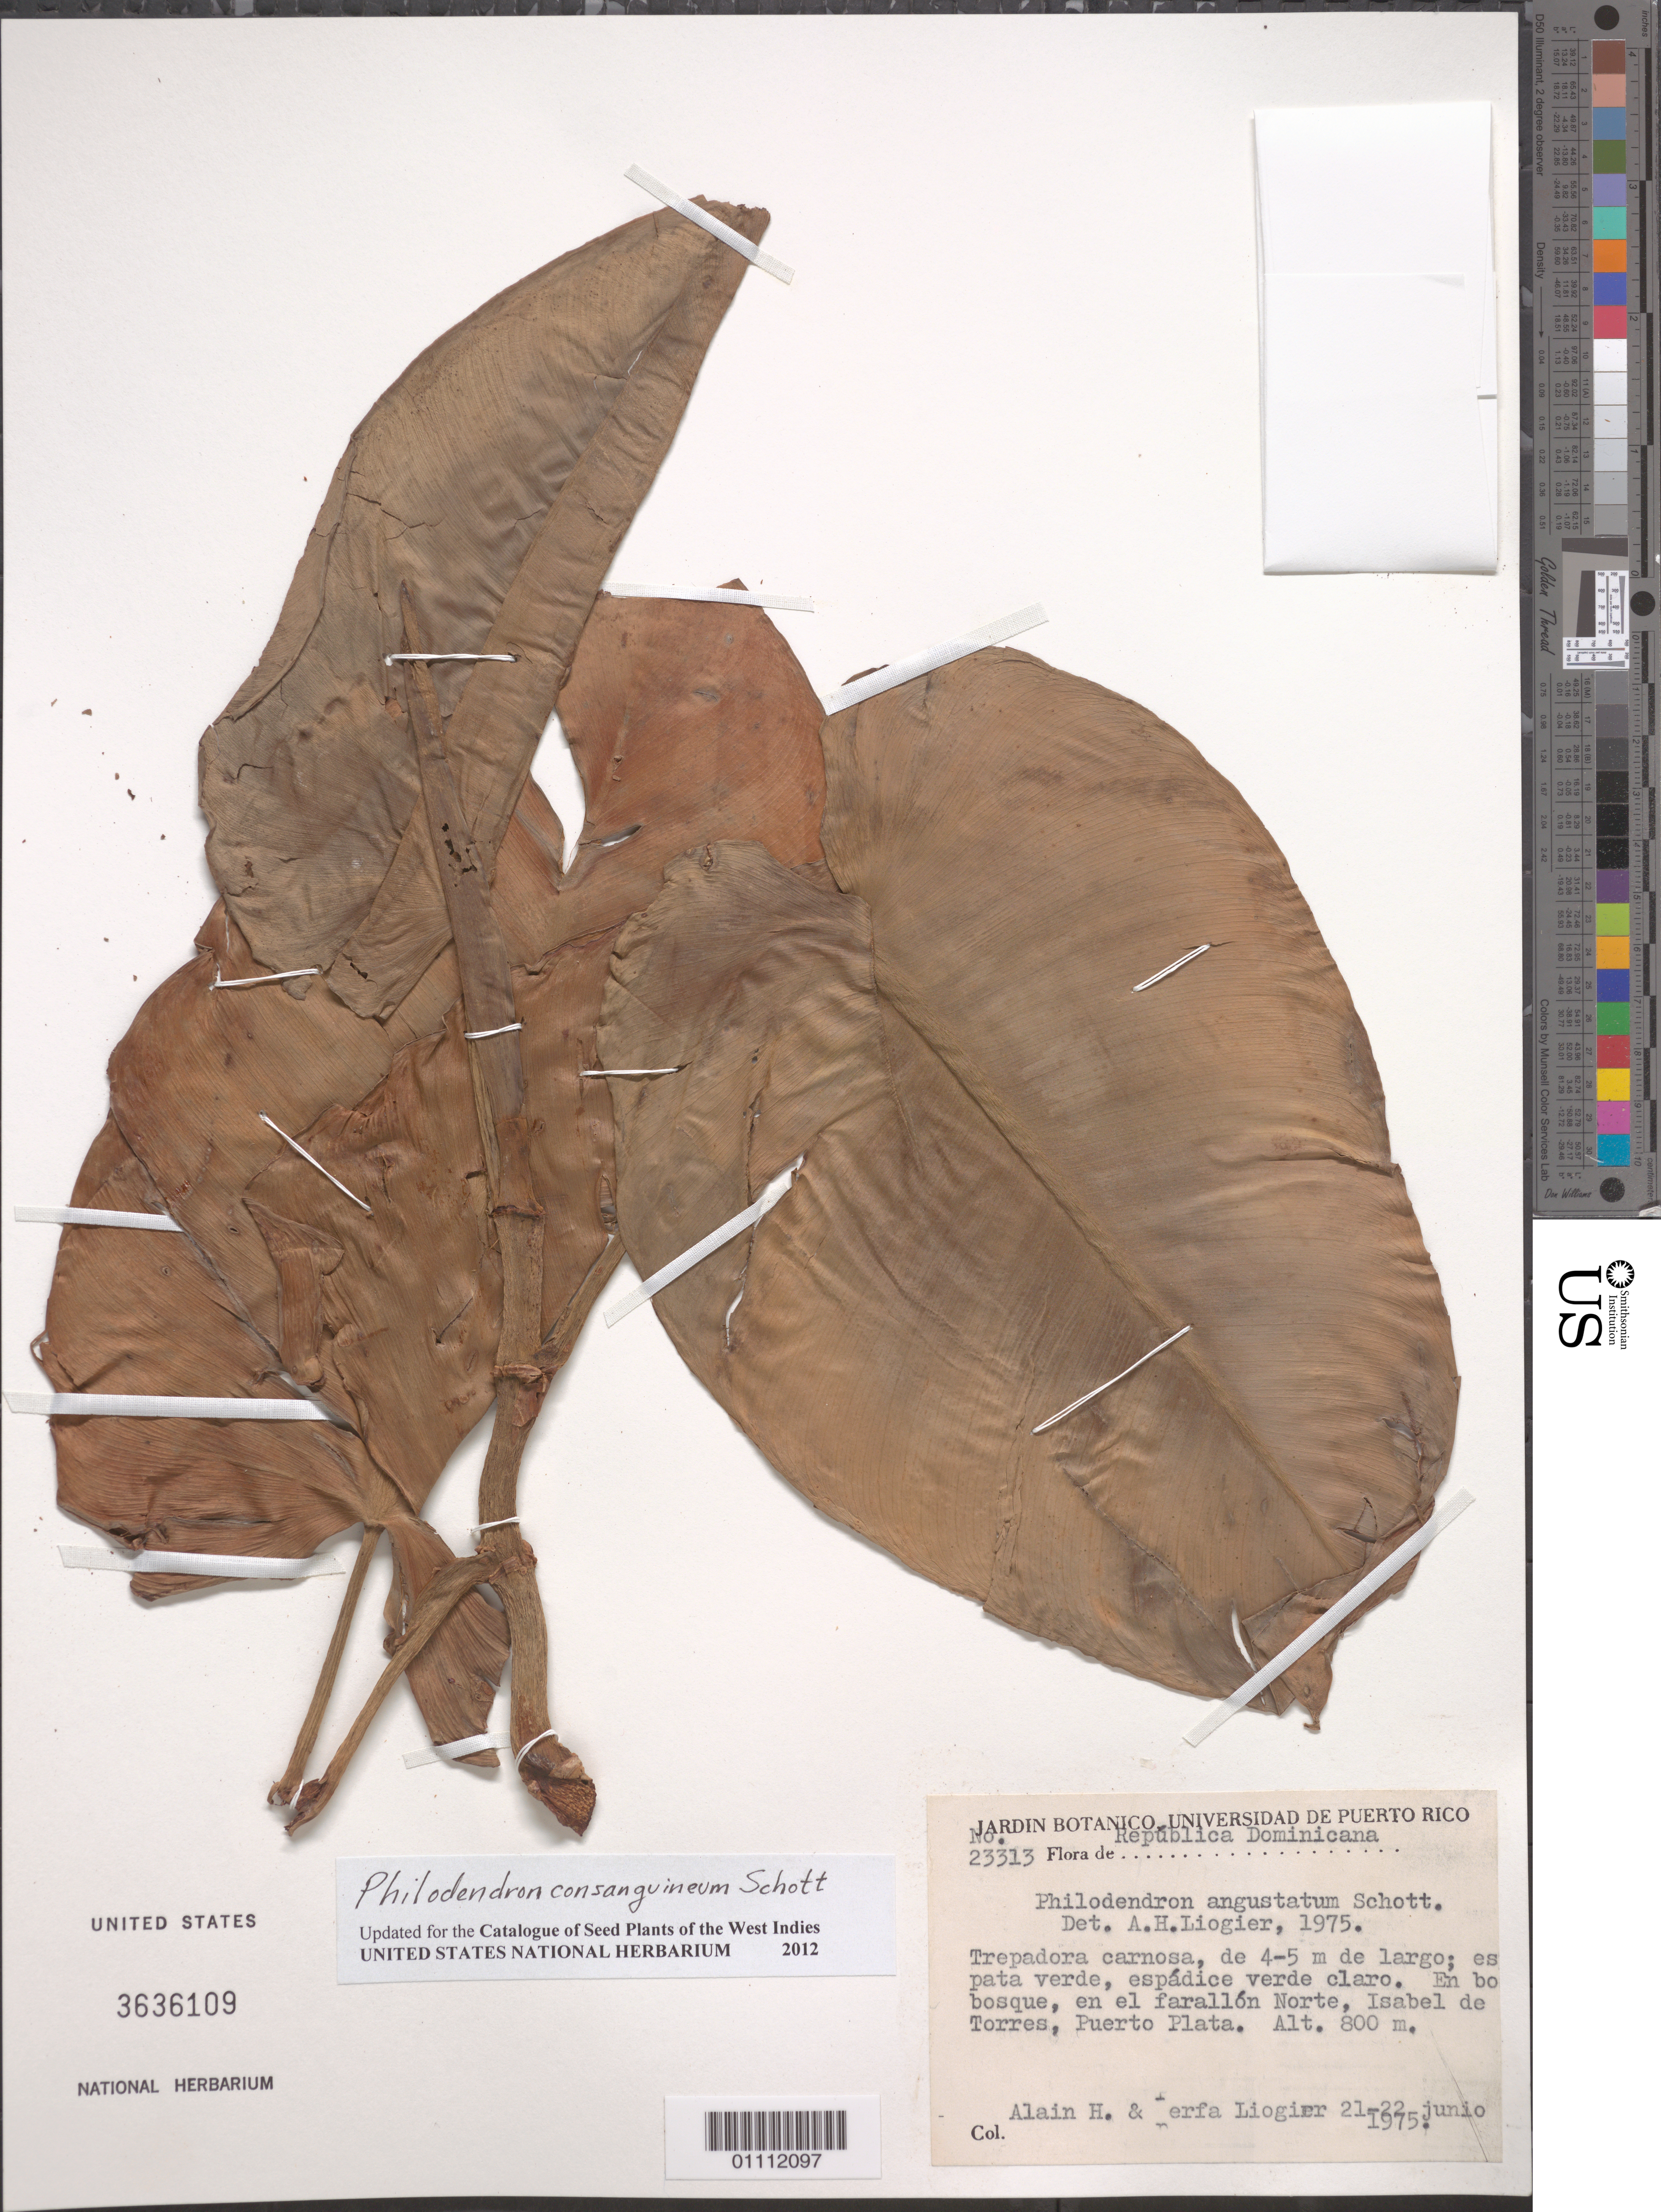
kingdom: Plantae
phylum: Tracheophyta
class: Liliopsida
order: Alismatales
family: Araceae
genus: Philodendron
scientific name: Philodendron consanguineum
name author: Schott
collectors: A. H. Liogier & M. P. Liogier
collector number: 23313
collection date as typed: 21 Jun 1975 to 22 Jun 1975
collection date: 1975-06-21/1975-06-22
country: Dominican Republic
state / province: Puerto Plata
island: Hispaniola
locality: Isabel de Torres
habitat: En bosque, en el farallón Norte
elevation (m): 800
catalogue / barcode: US 3636109